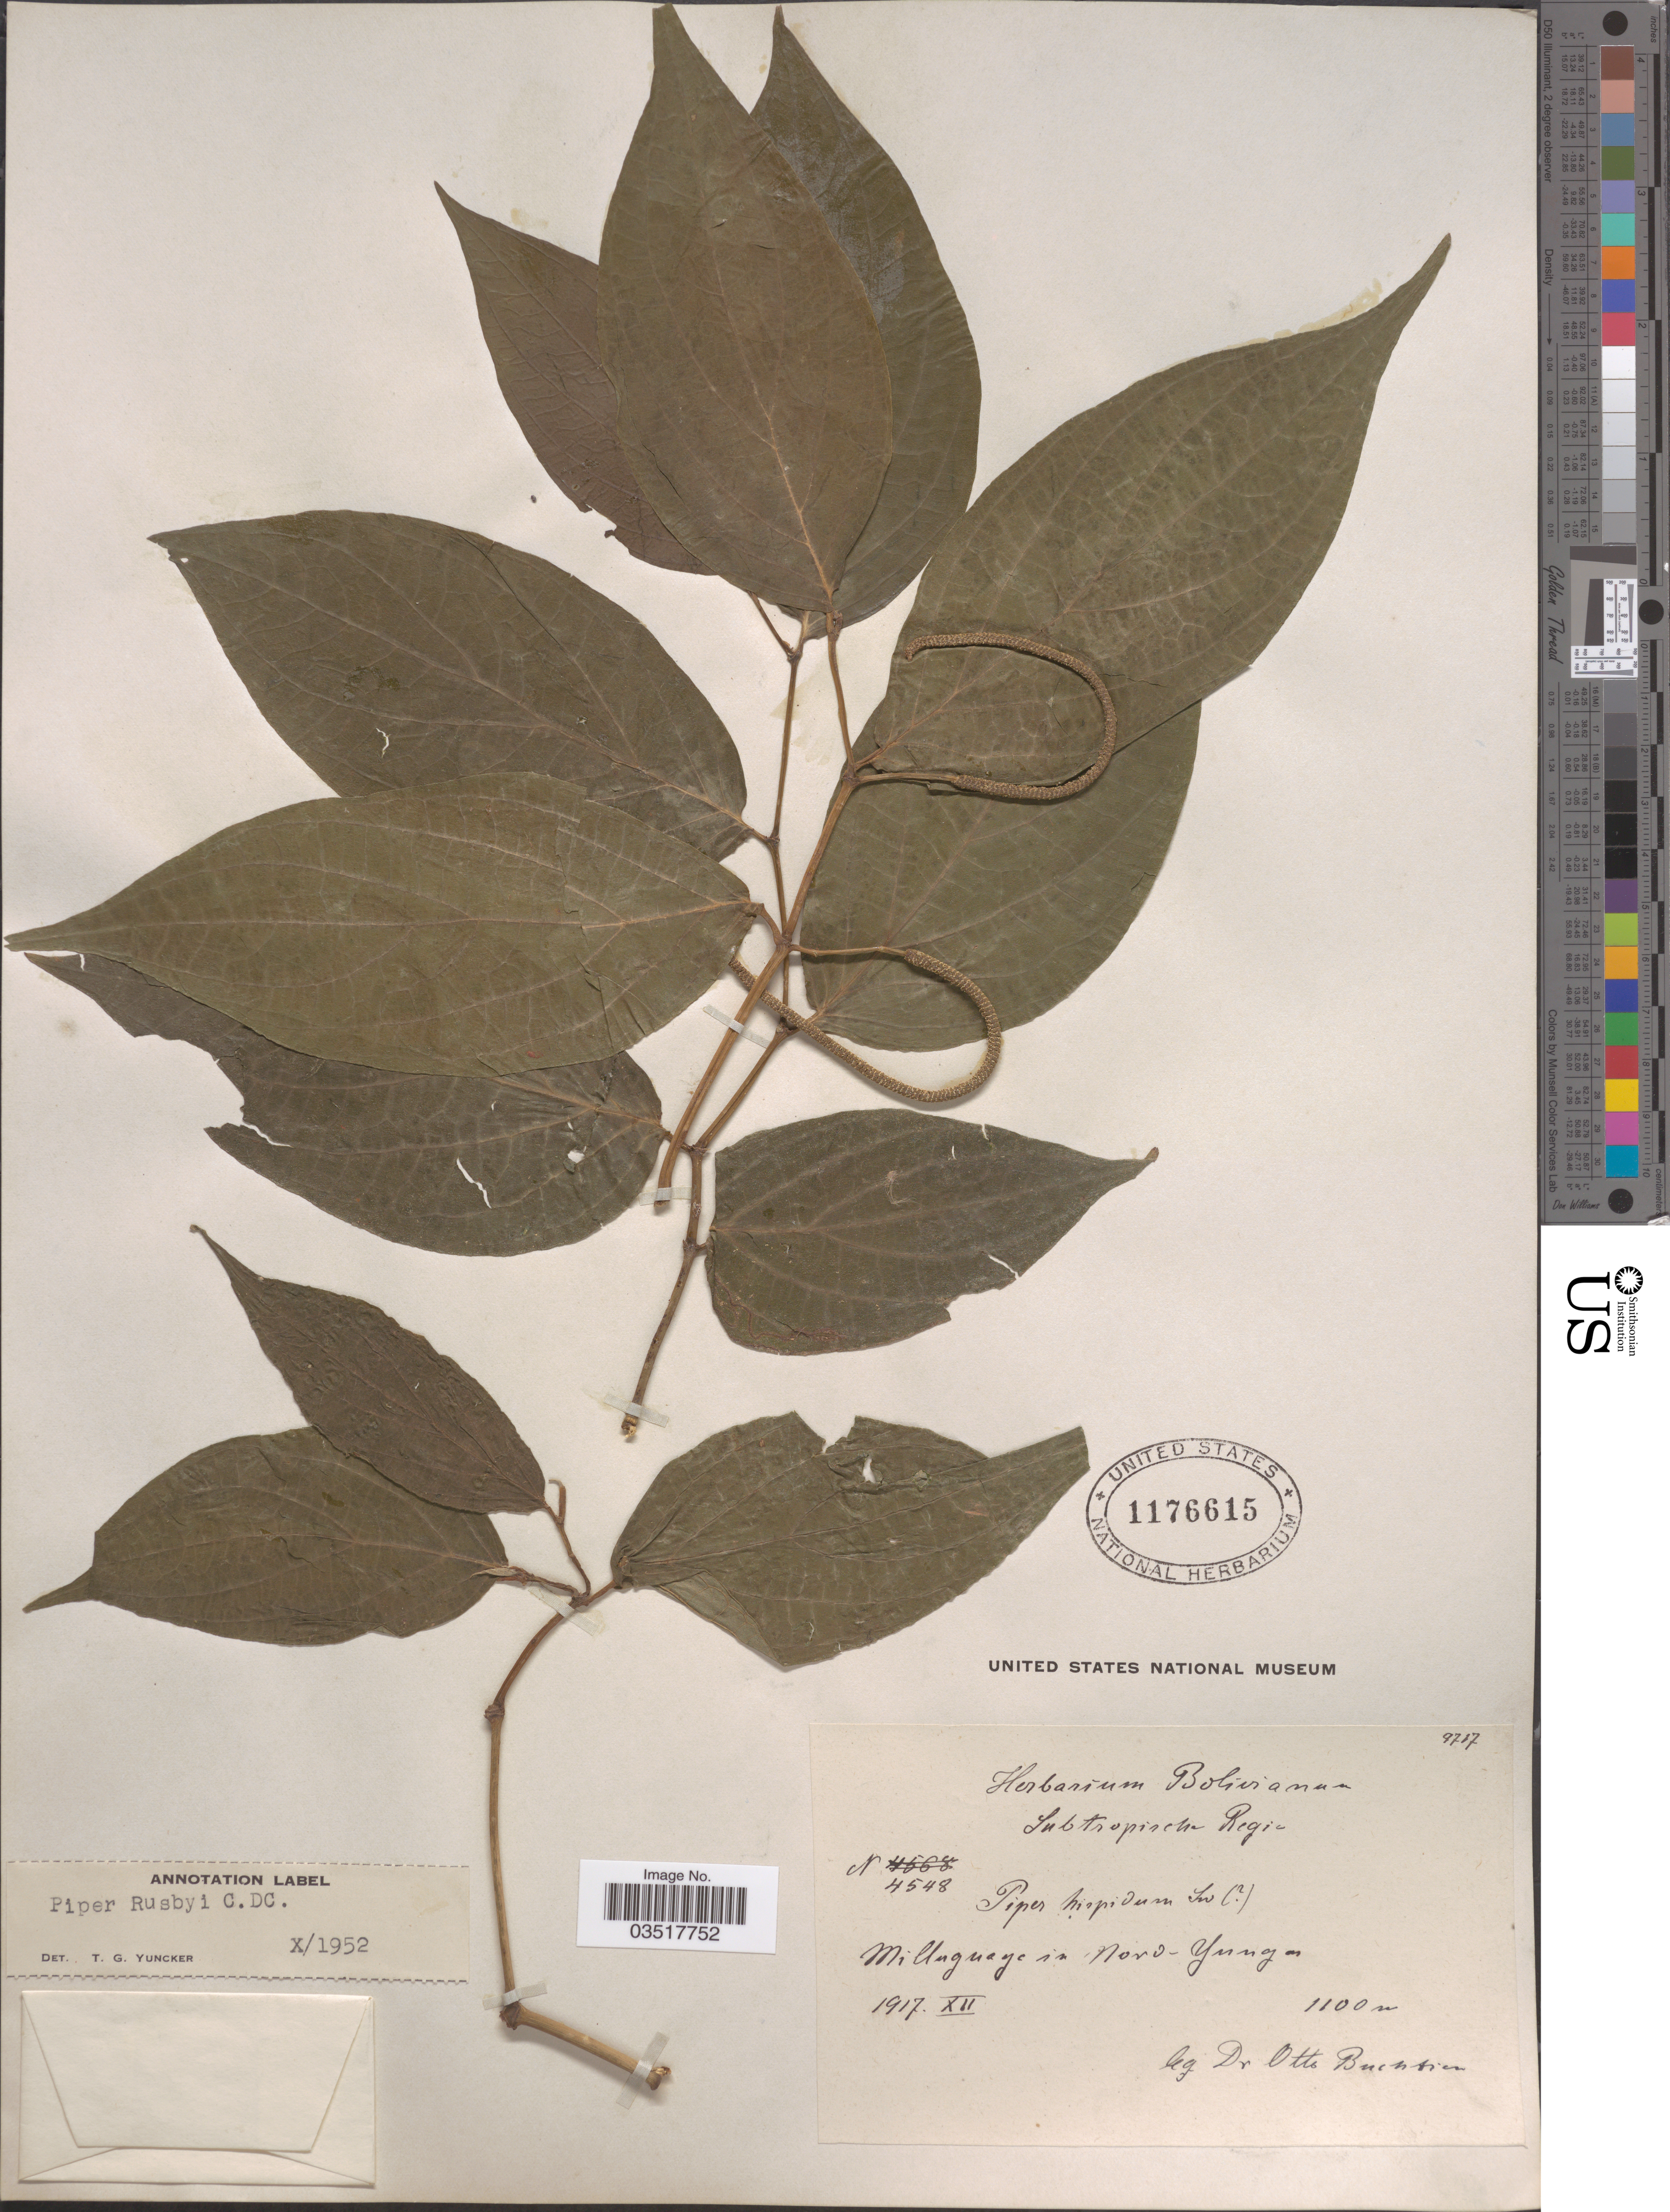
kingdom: Plantae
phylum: Tracheophyta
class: Magnoliopsida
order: Piperales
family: Piperaceae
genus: Piper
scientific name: Piper rusbyi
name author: C. DC.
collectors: O. Buchtien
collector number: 4548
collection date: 1917-12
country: Bolivia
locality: Subtropische Regio. Milliguaya in Nord-Yungas.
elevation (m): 1100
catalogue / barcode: US 1176615